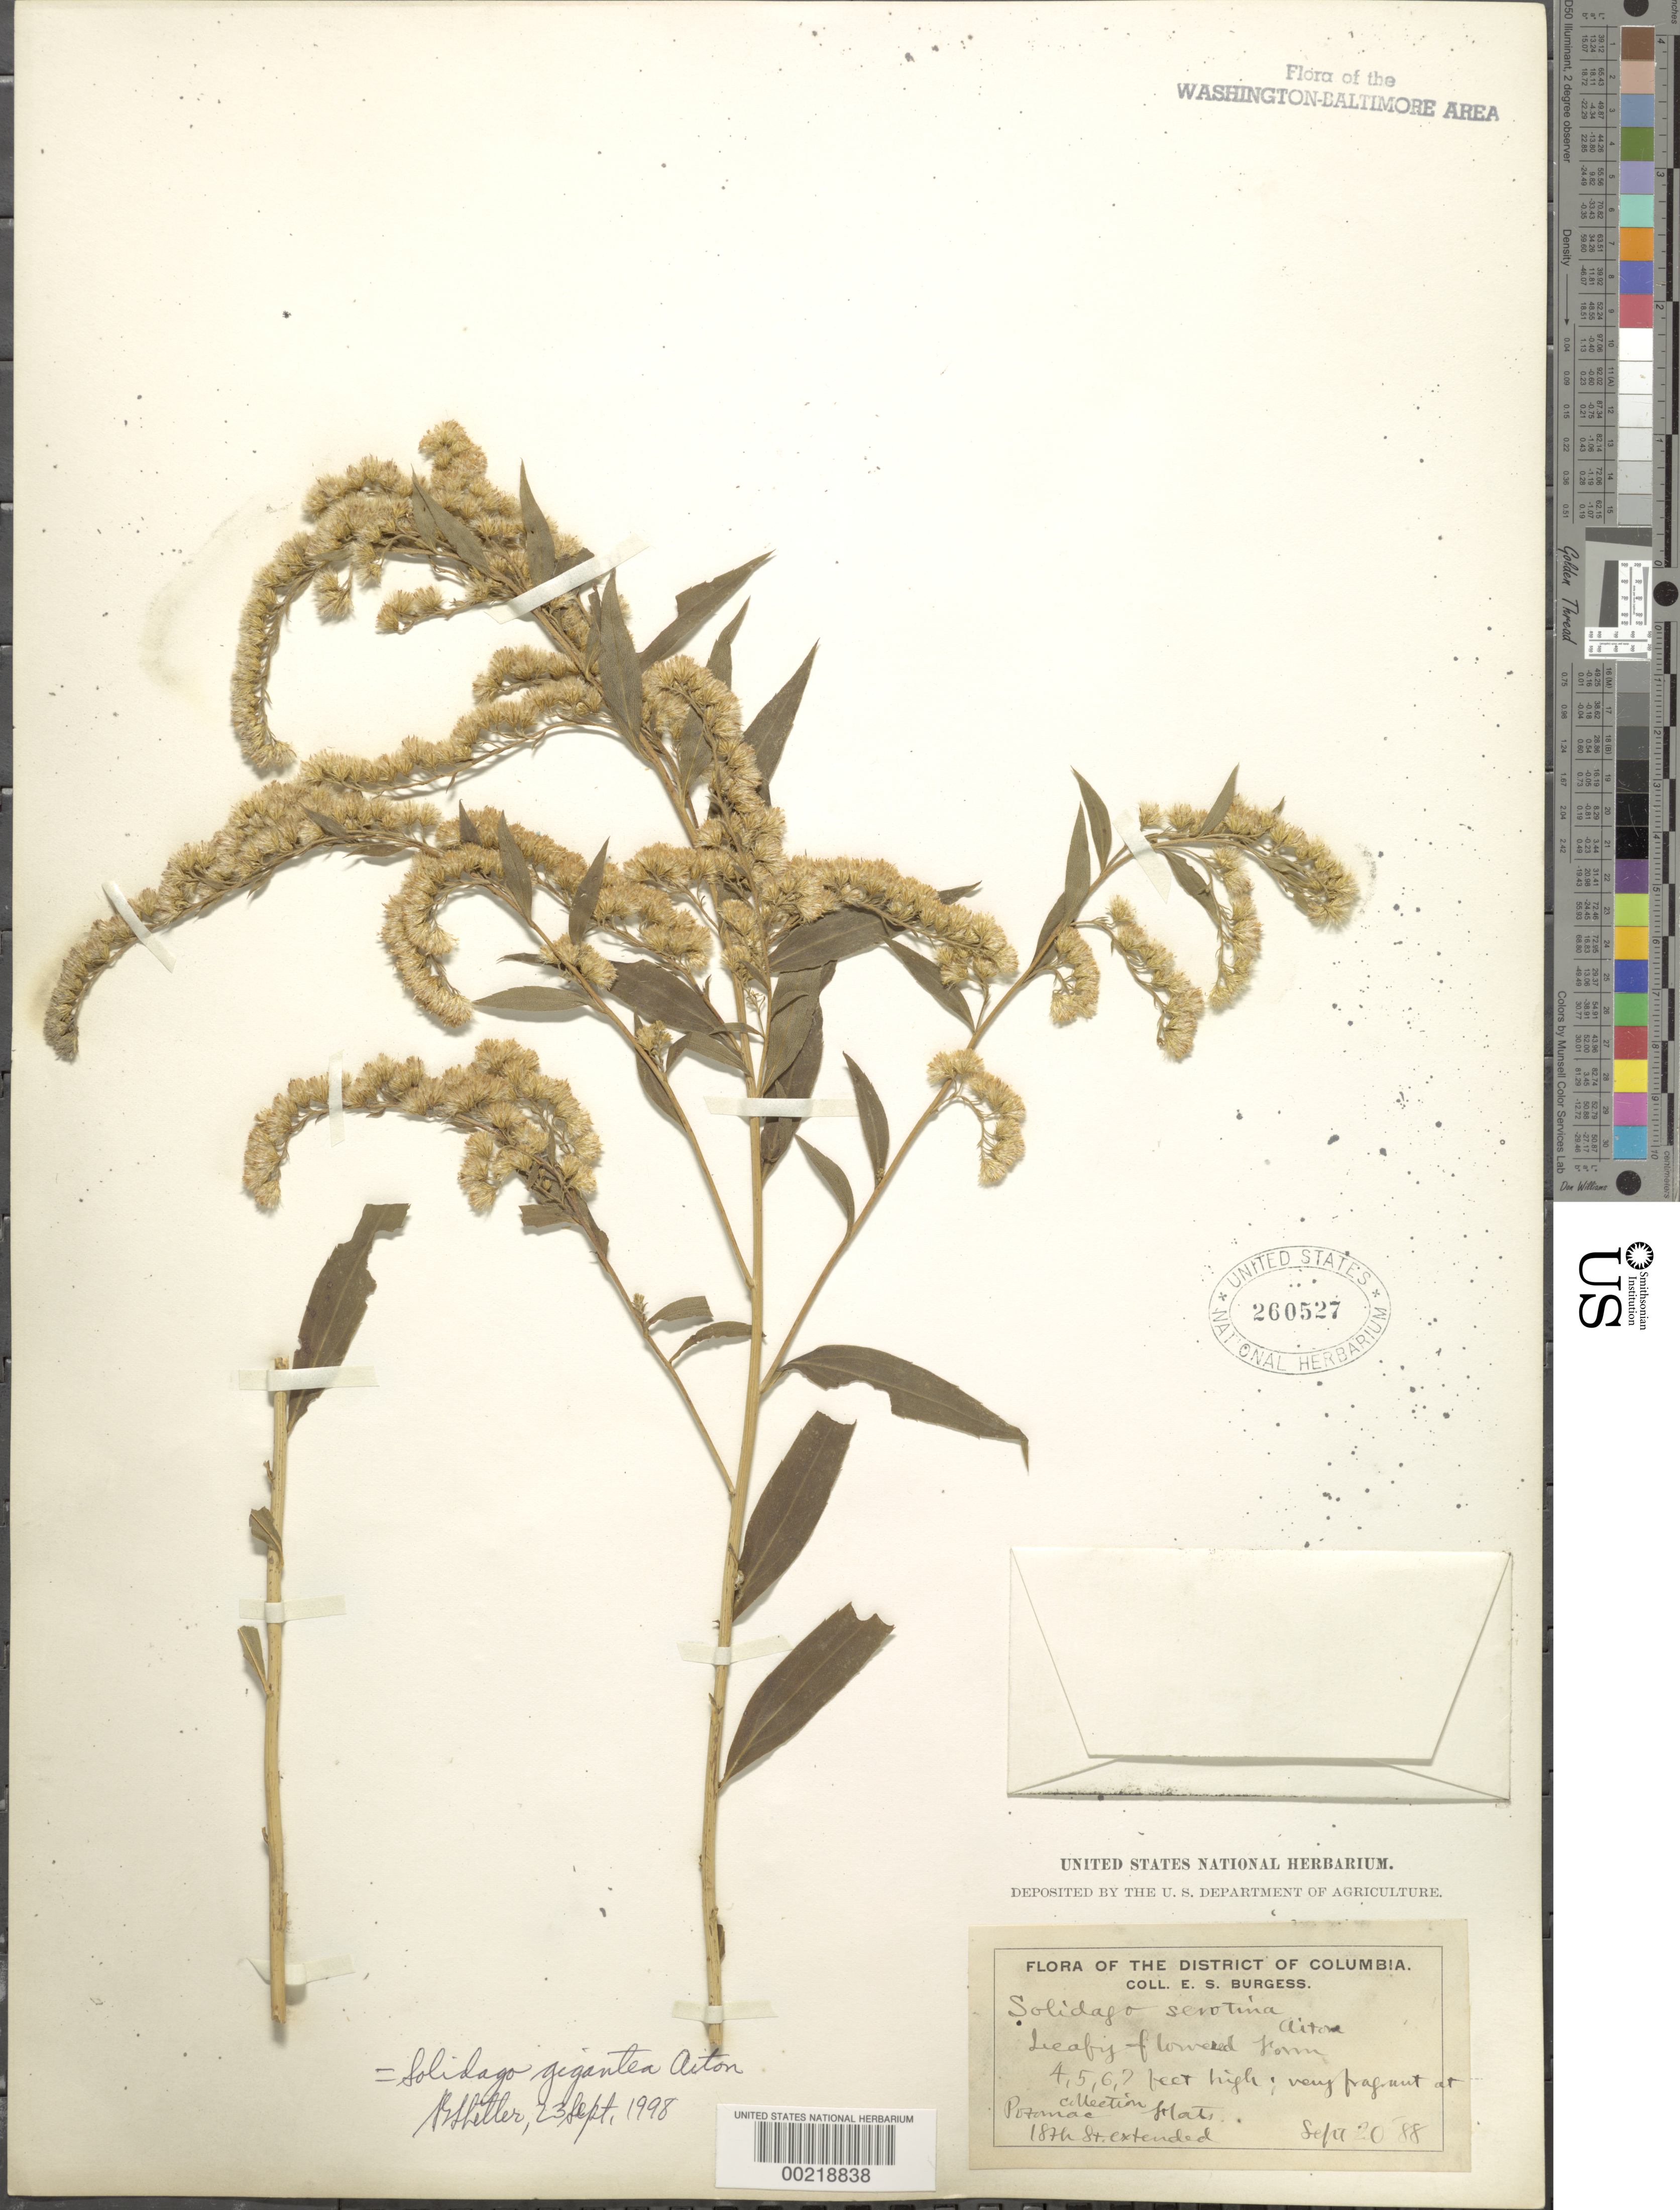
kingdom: Plantae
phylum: Tracheophyta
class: Magnoliopsida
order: Asterales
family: Asteraceae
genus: Solidago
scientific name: Solidago gigantea var. leiophylla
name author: Fernald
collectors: E. Burgess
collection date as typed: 20 Sep 1888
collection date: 1888-09-20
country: United States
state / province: District of Columbia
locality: Potomac flats, 18th St. Ext. C. & O. Canal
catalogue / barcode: US 260527